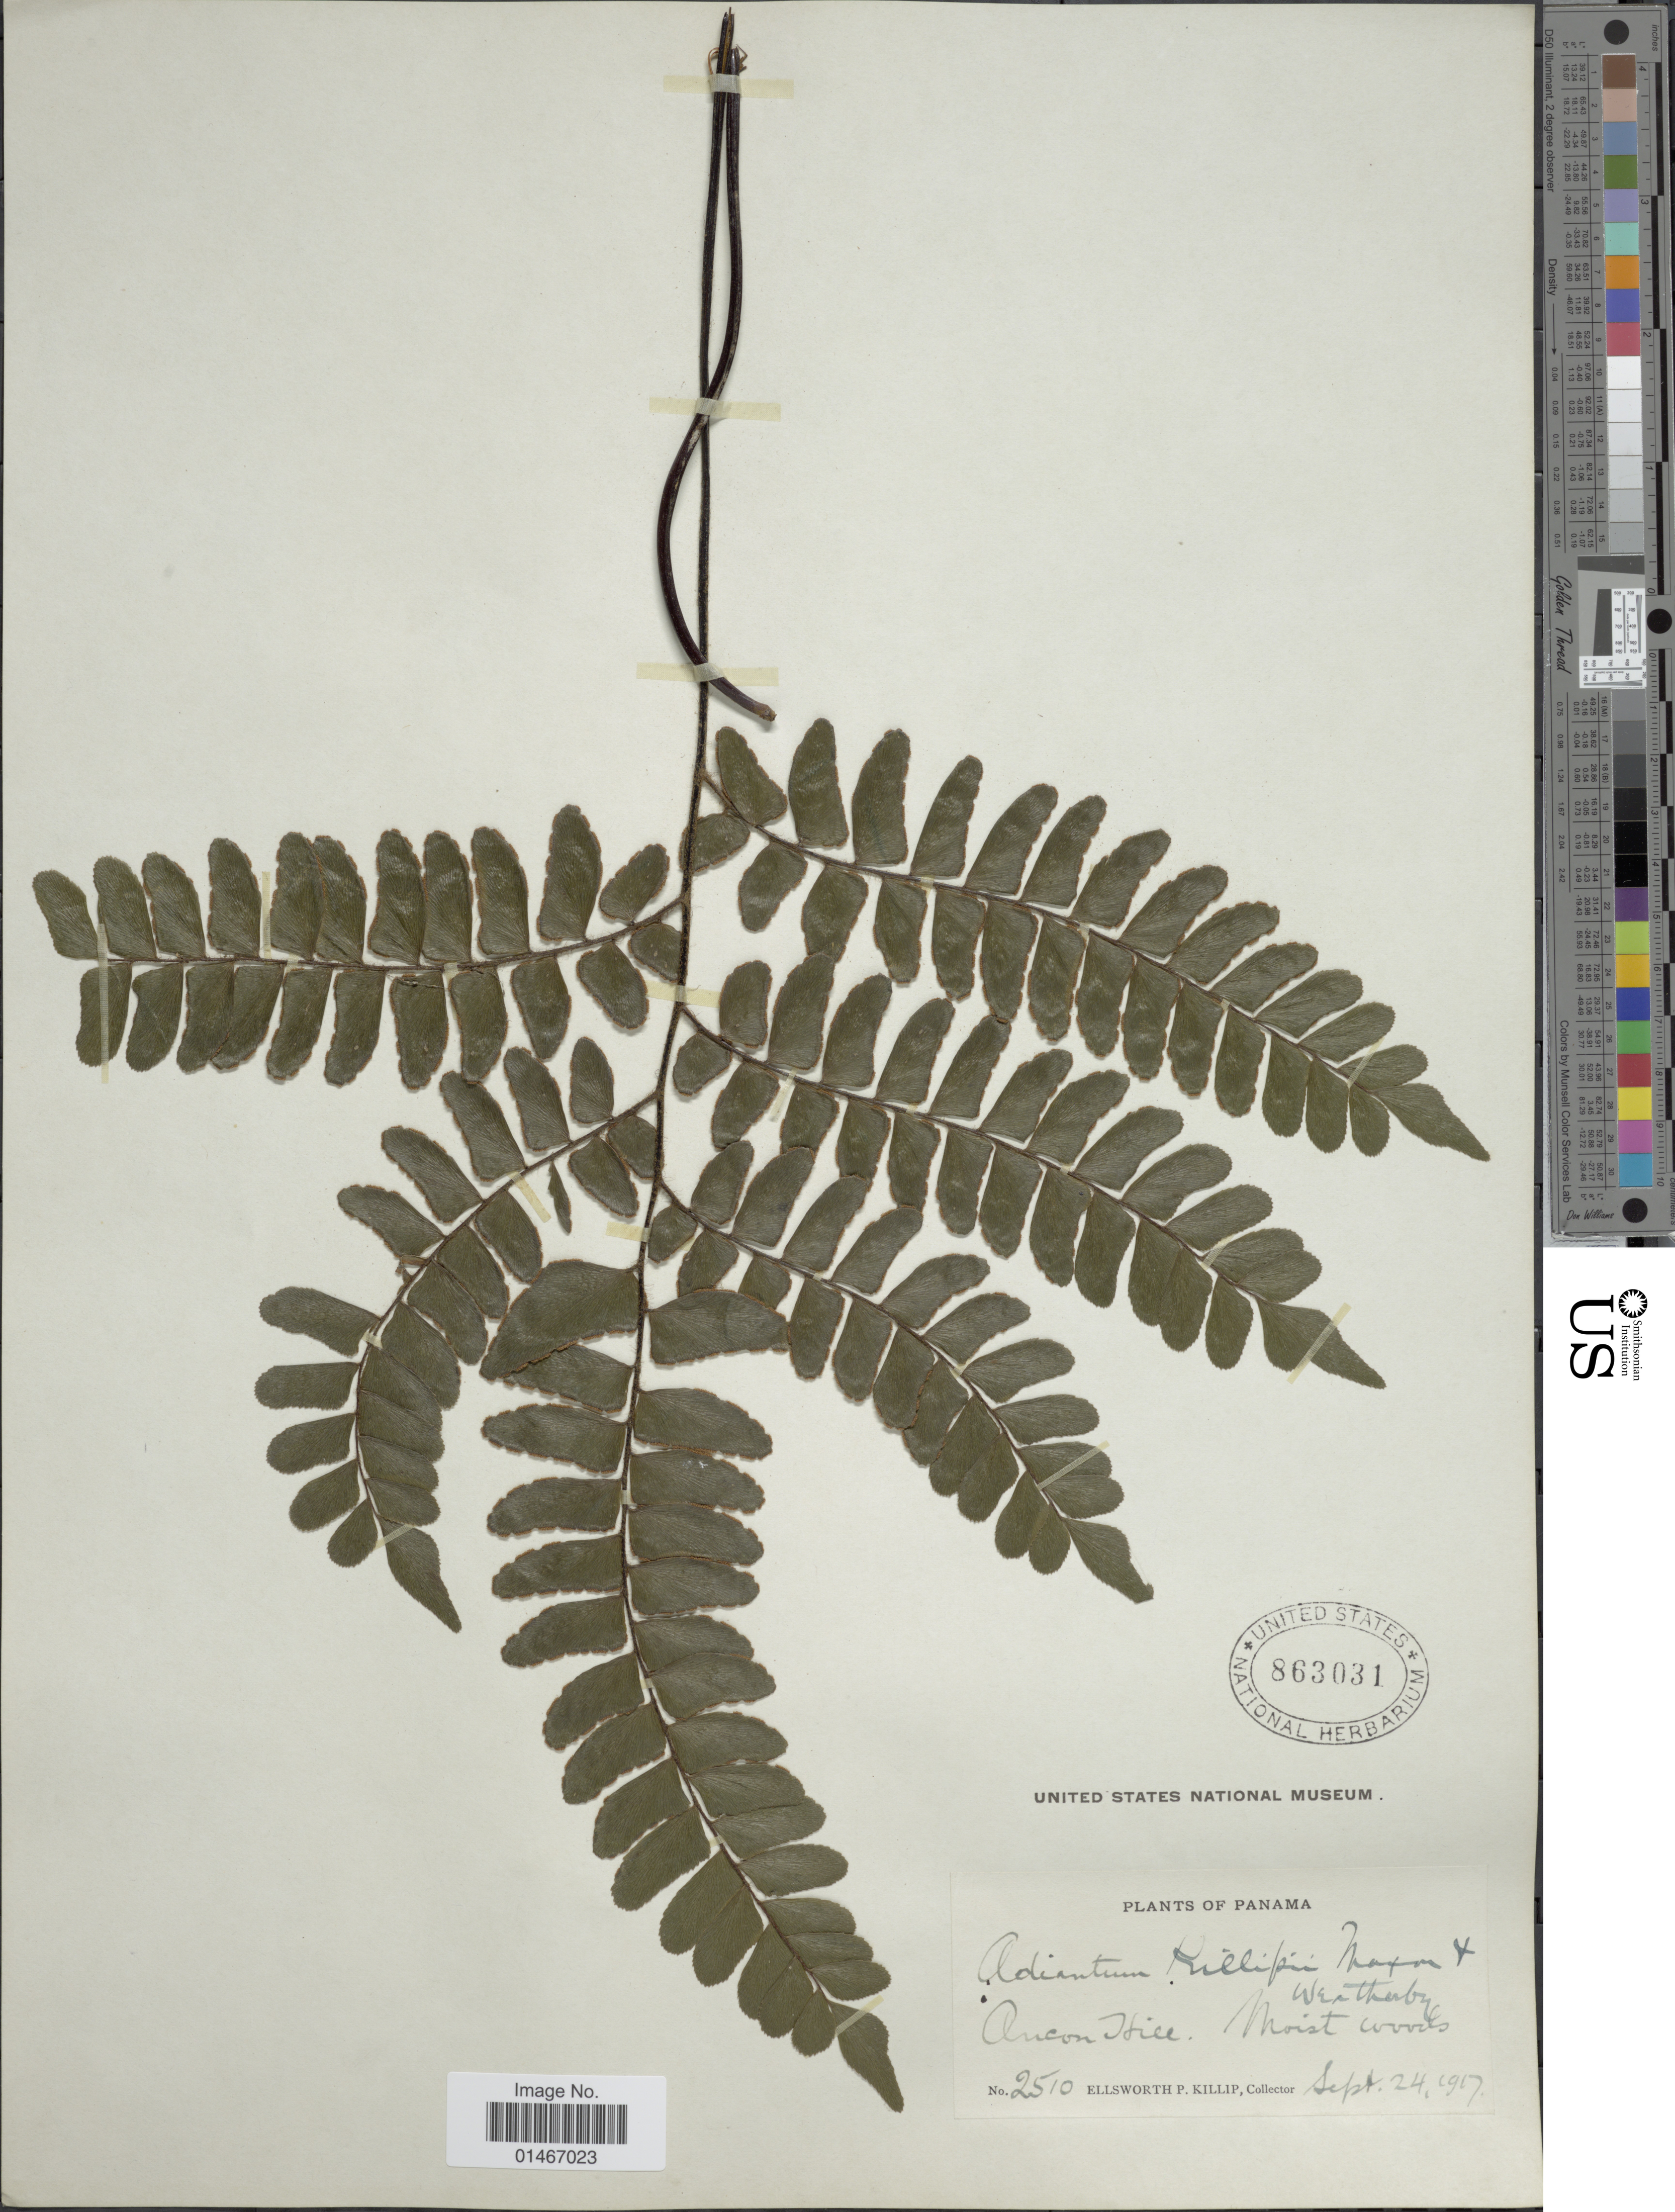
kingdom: Plantae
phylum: Tracheophyta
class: Polypodiopsida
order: Polypodiales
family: Pteridaceae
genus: Adiantum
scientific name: Adiantum killipii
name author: Maxon & Weath.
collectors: E. P. Killip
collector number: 2510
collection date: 1917-09-24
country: Panama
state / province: Panamá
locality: Aucon Hill.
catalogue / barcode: US 863031